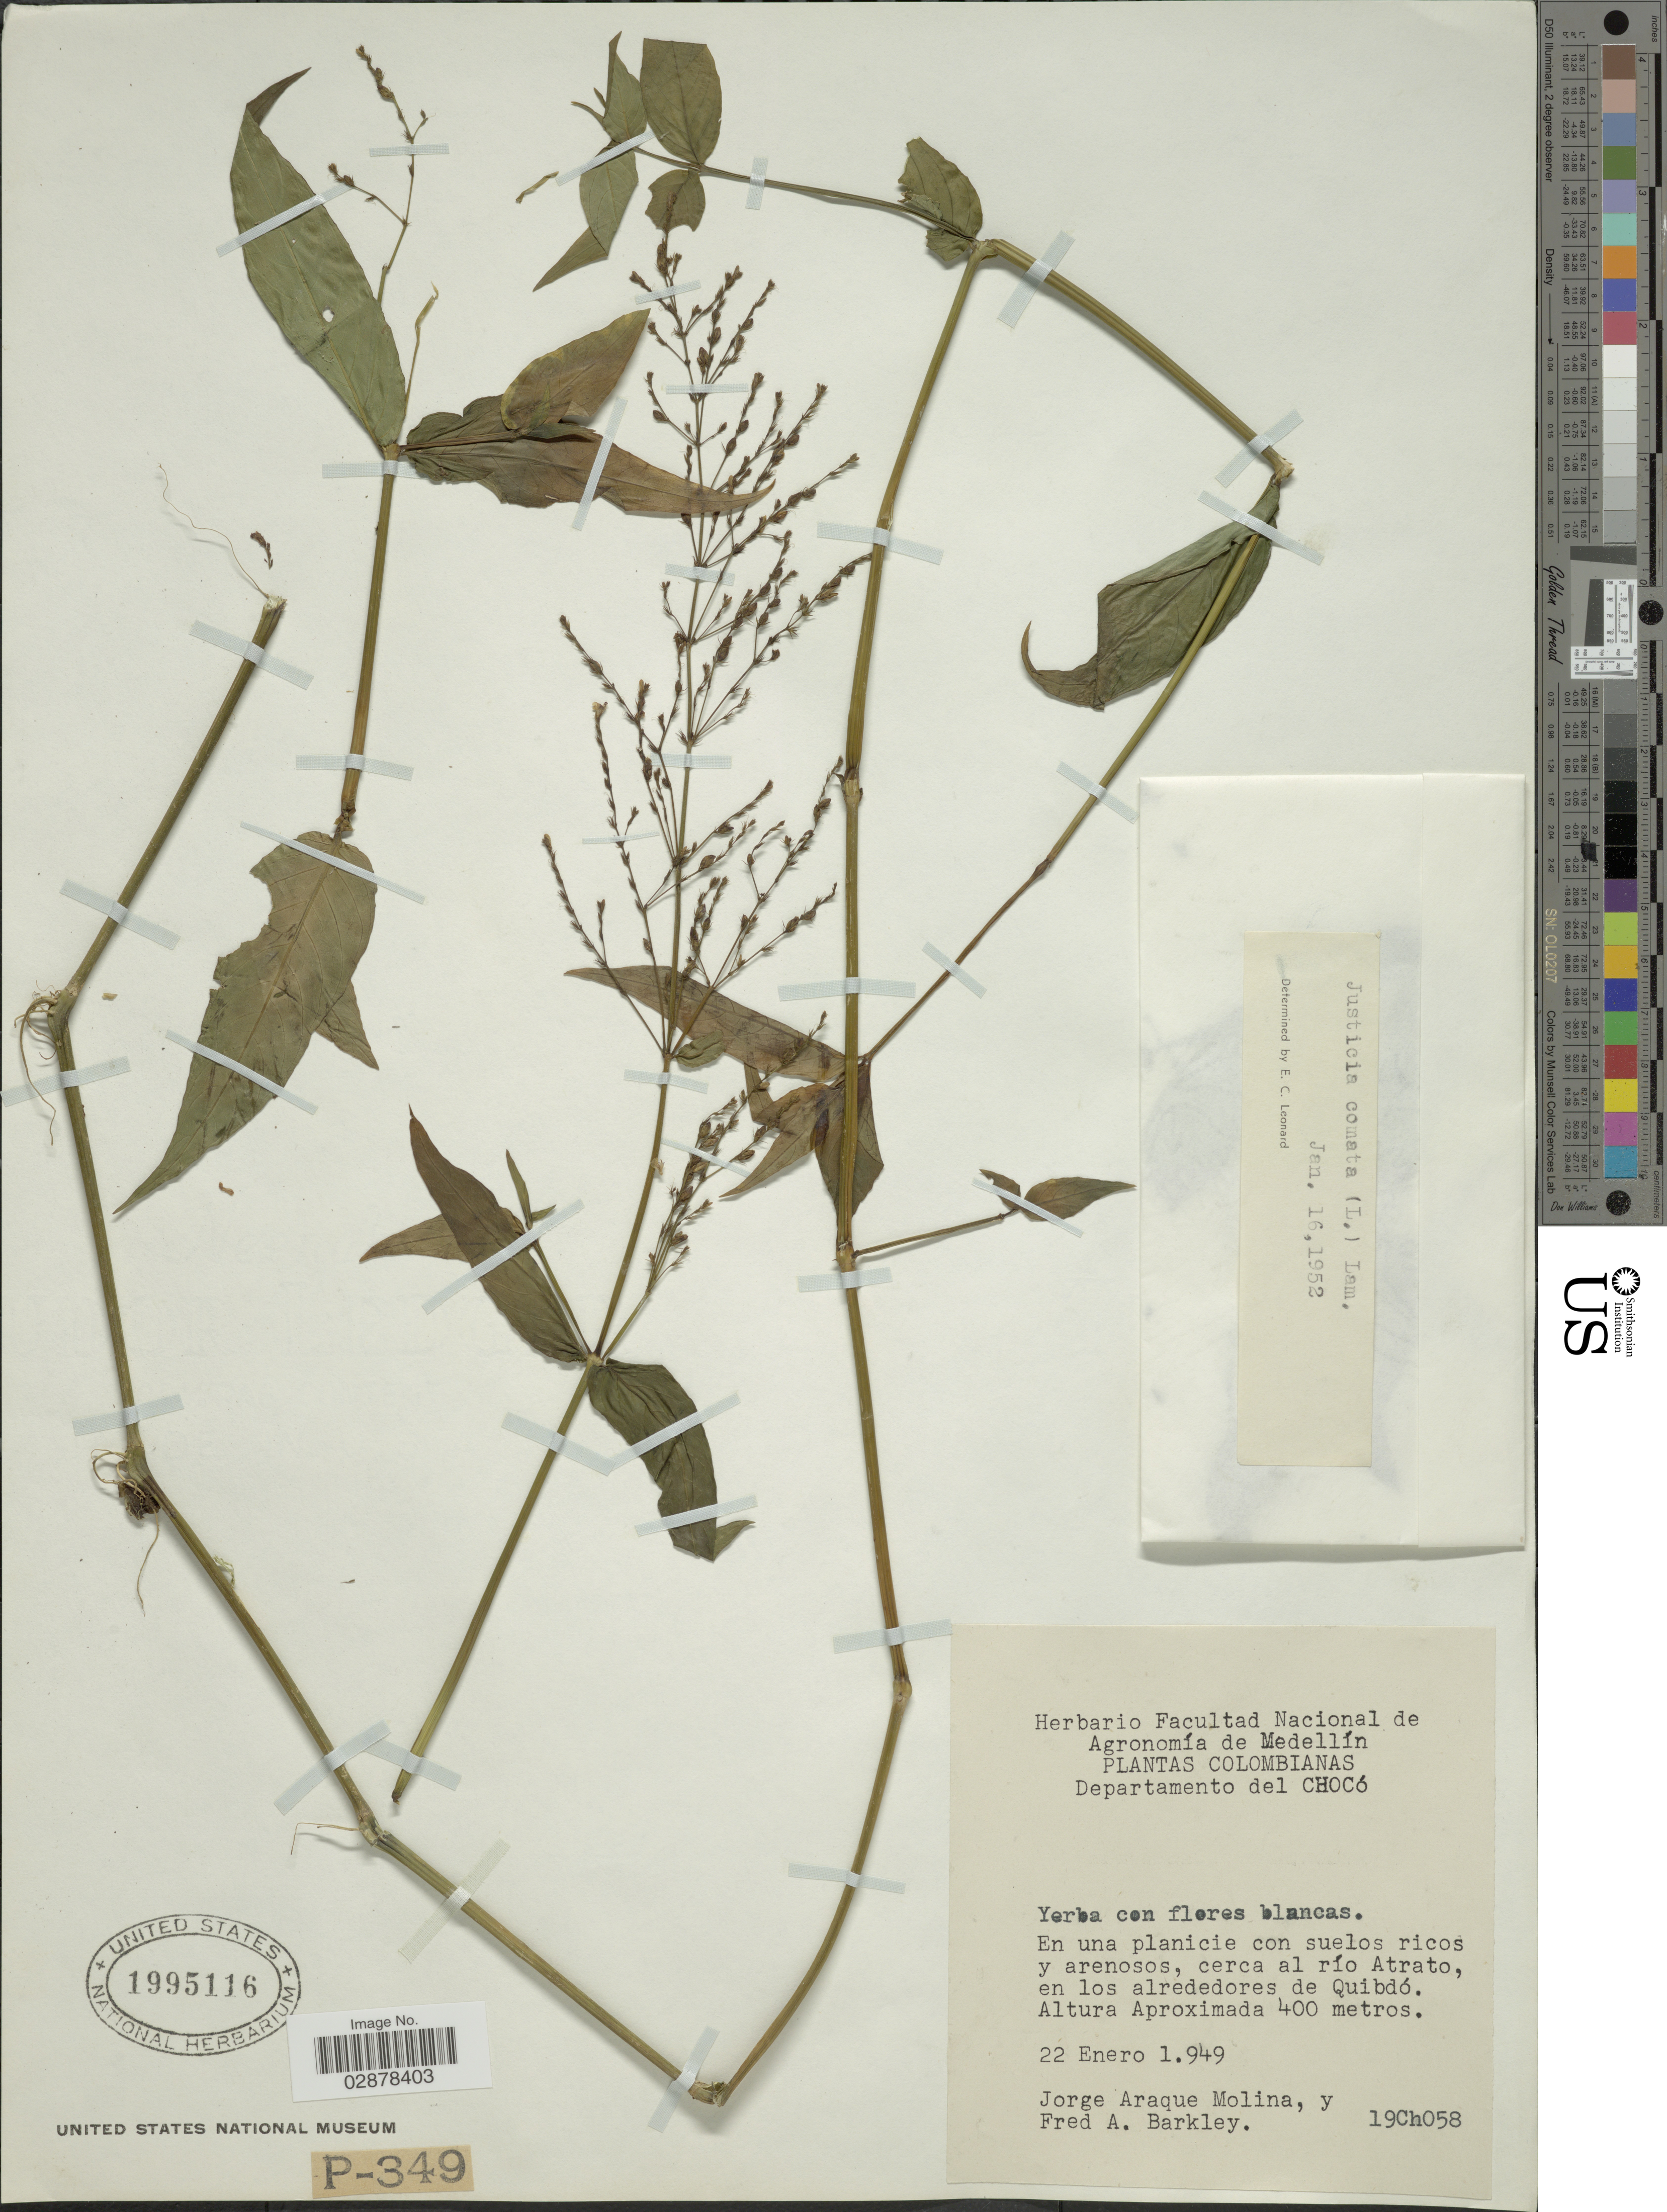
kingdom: Plantae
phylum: Tracheophyta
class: Magnoliopsida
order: Lamiales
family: Acanthaceae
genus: Justicia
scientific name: Justicia comata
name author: (L.) Lam.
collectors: J. Araque Molina & F. A. Barkley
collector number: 19Ch058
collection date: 1949-01-22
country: Colombia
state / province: Chocó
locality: Departamento del Chocó. Cerca al río Atrato, en los alrededores de Quibdó.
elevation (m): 400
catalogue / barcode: US 1995116